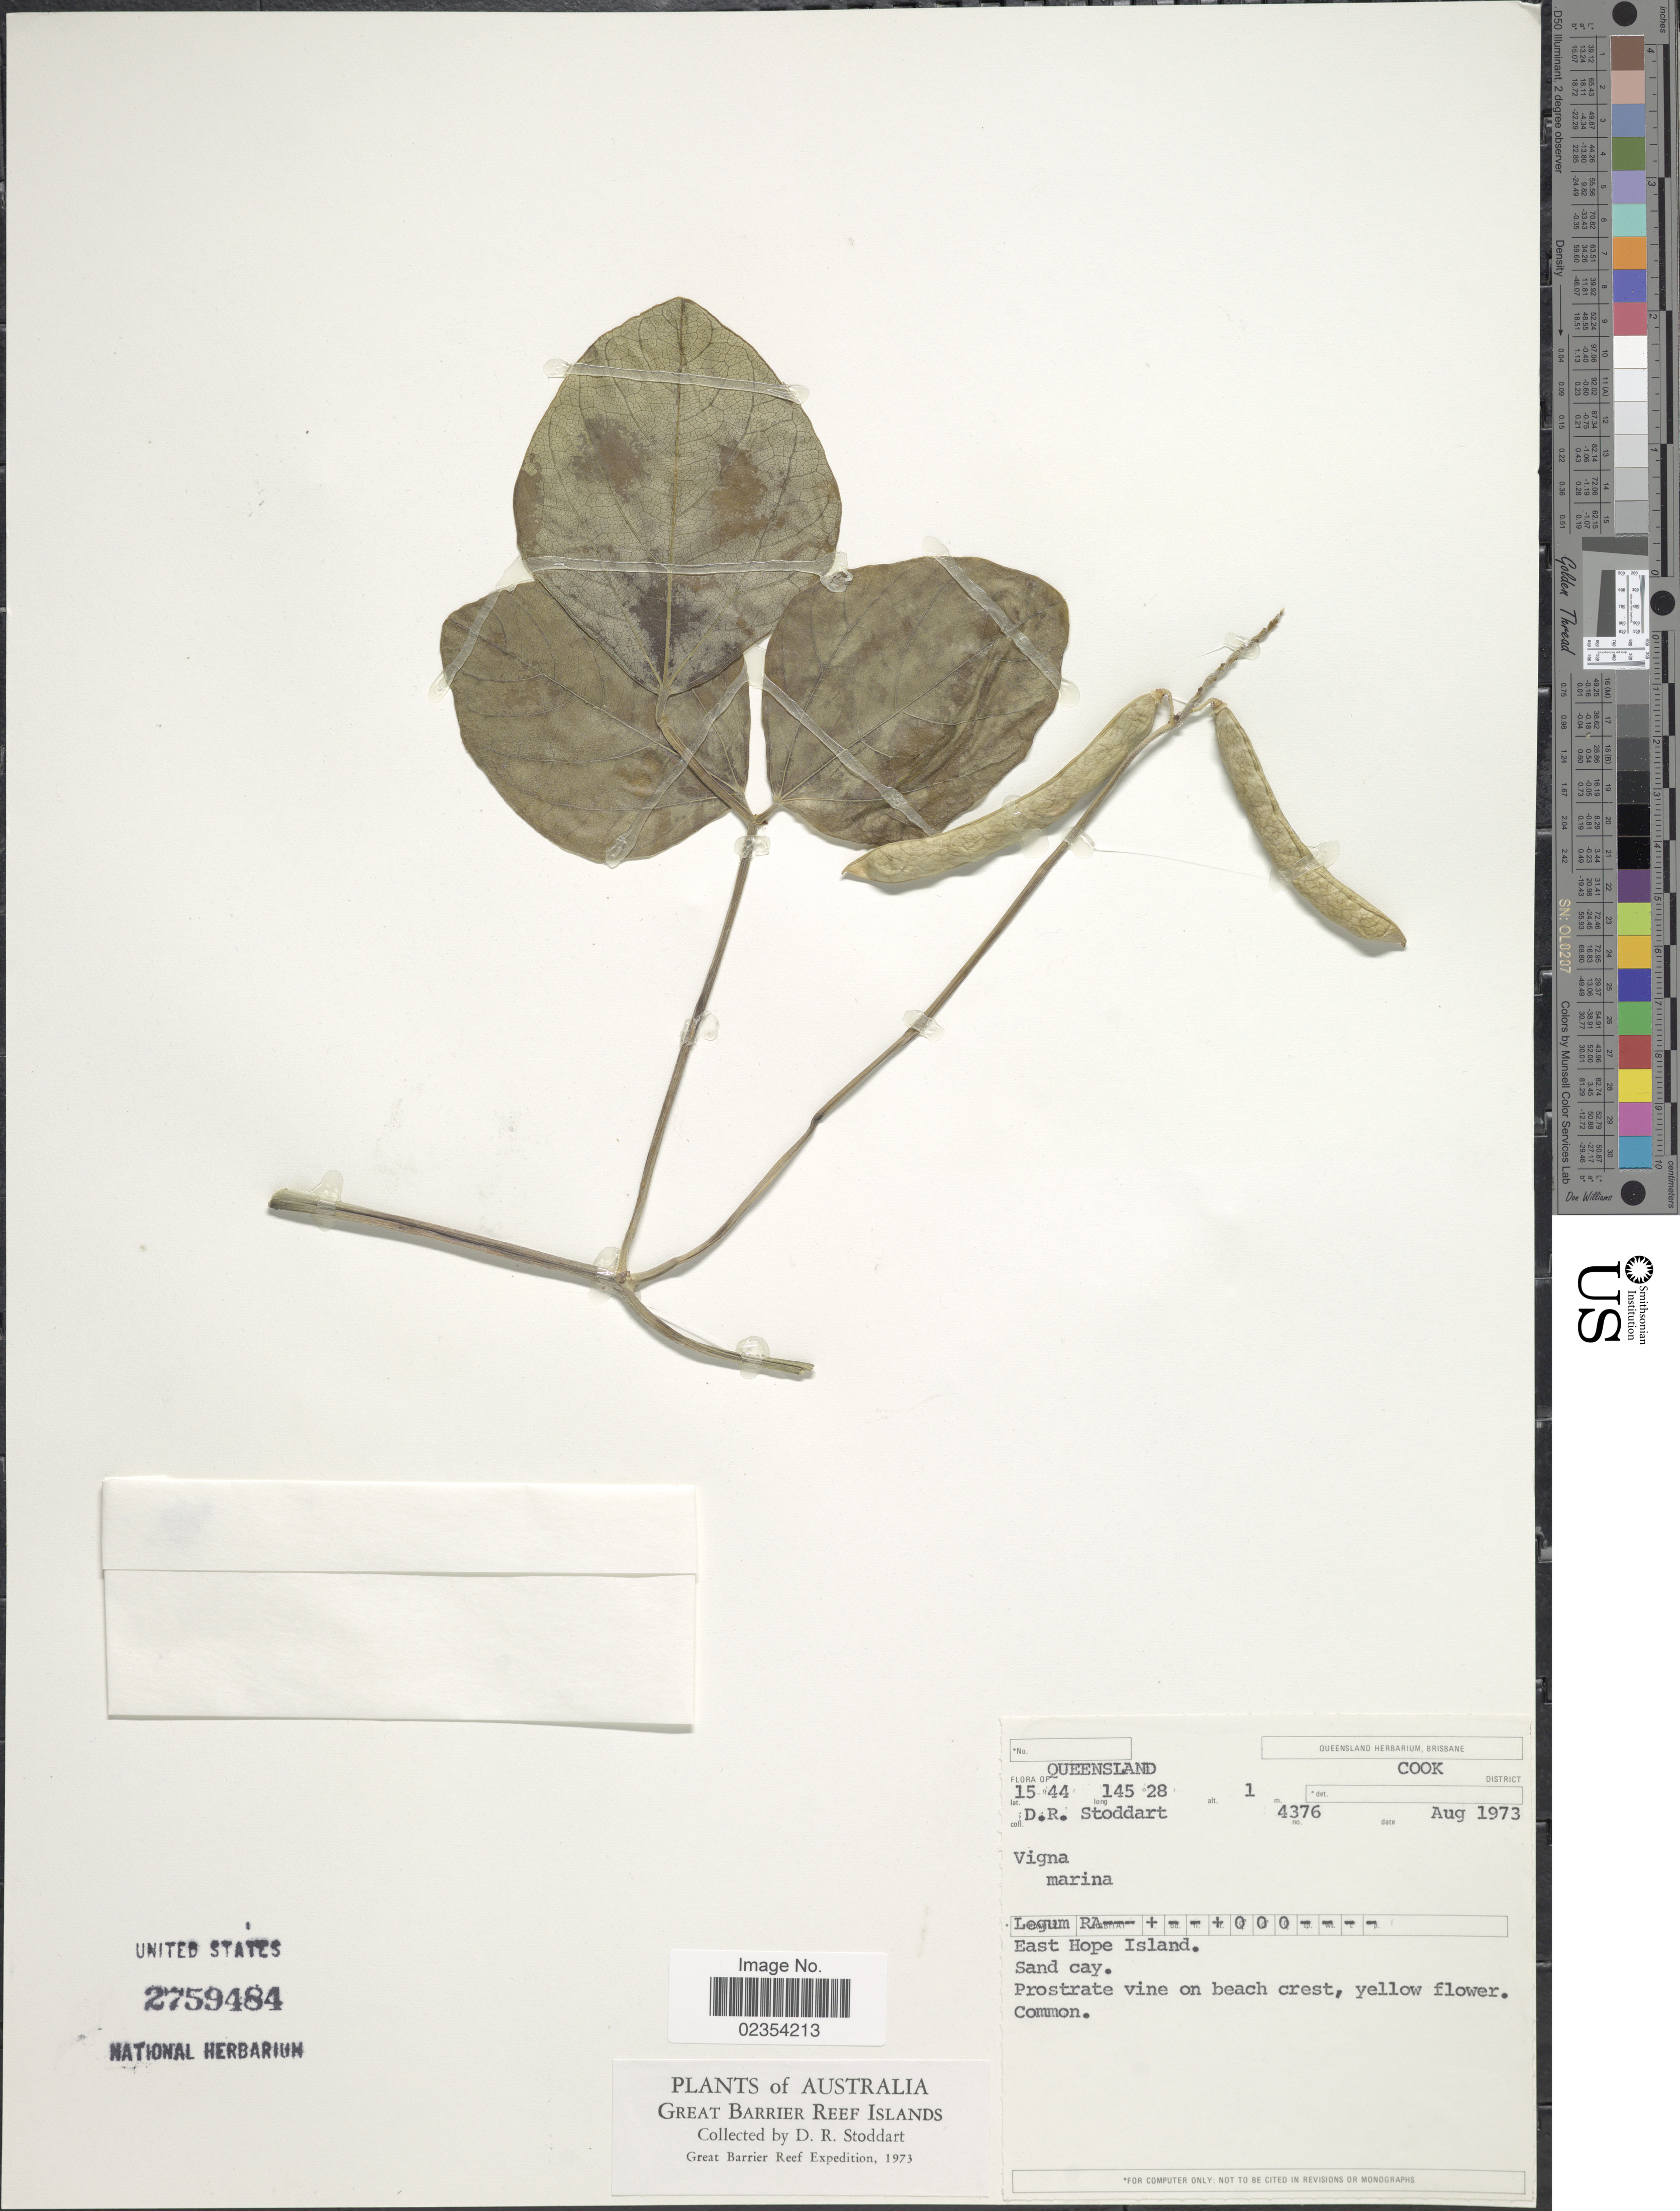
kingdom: Plantae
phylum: Tracheophyta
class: Magnoliopsida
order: Fabales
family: Fabaceae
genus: Vigna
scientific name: Vigna marina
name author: (Burm.) Merr.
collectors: D. R. Stoddart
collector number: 4376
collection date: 1973-08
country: Australia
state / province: Queensland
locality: Cook District, East Hope Island, Sand cay, Great Barrier Reef Islands.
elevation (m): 1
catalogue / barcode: US 2759484